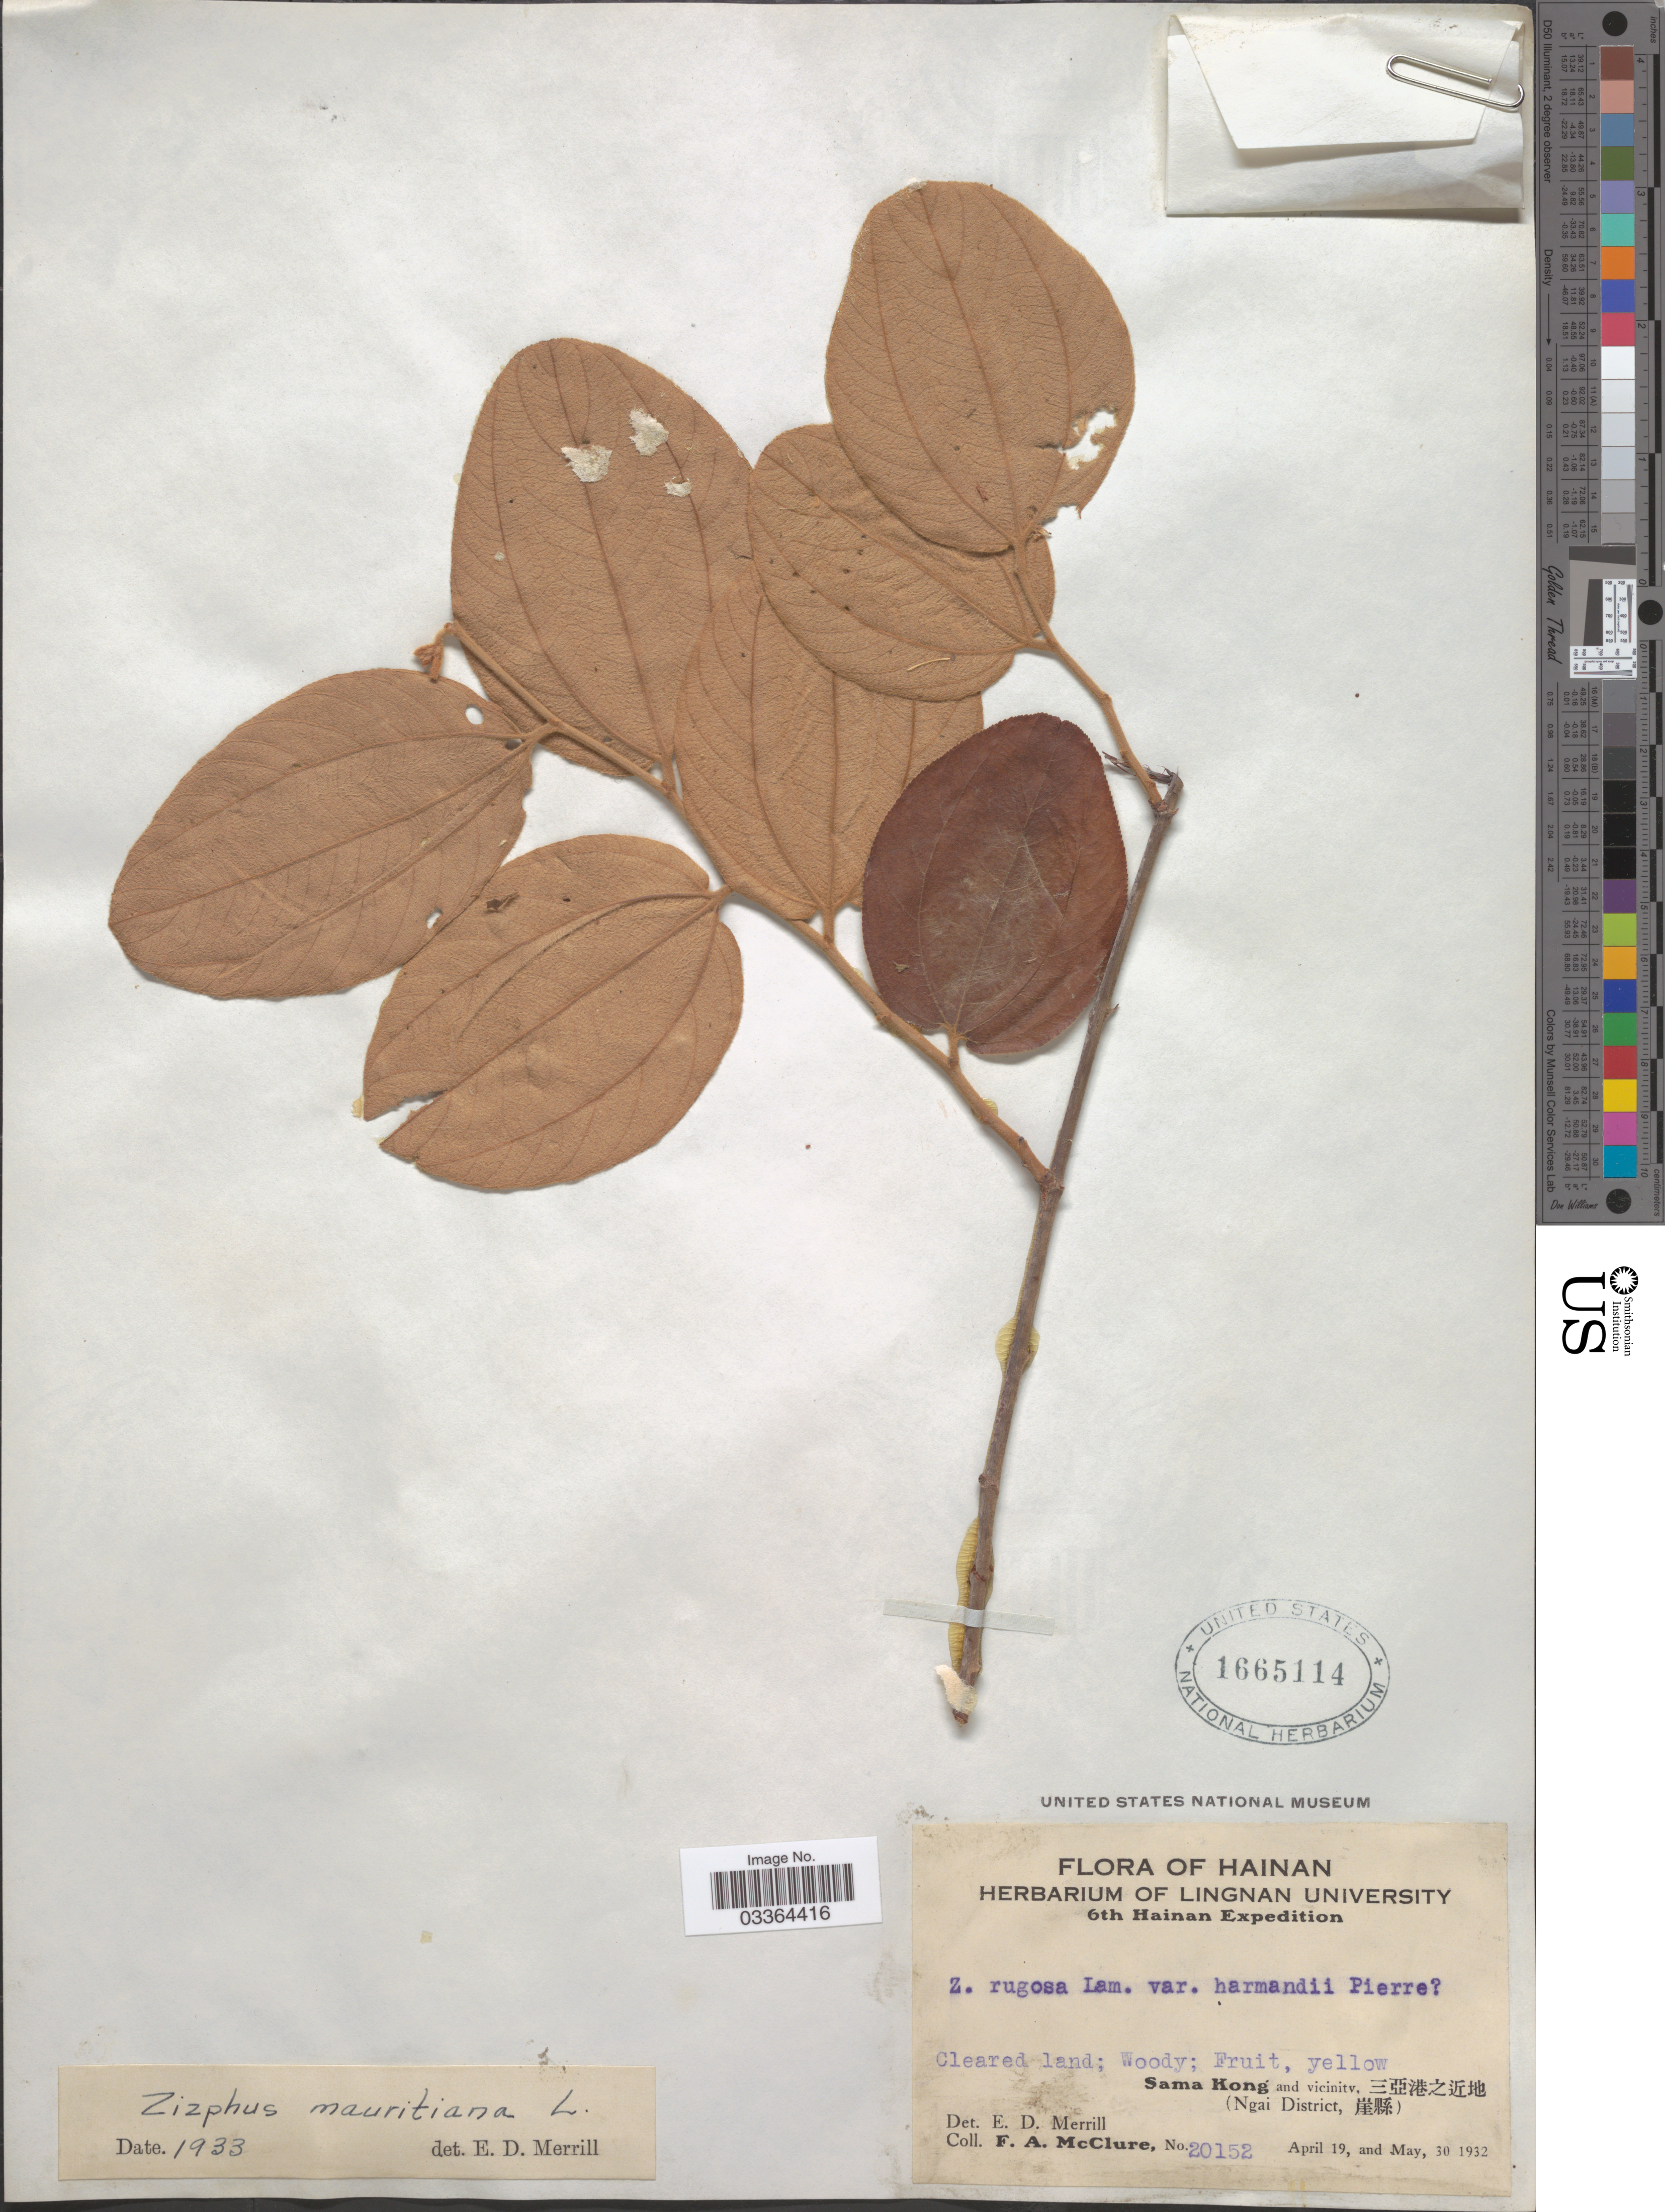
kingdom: Plantae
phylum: Tracheophyta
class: Magnoliopsida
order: Rosales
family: Rhamnaceae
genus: Ziziphus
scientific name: Ziziphus mauritiana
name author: Lam.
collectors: F. A. McClure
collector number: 20152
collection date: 1932-04-19/1932-05-30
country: China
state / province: Hainan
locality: Sama Kong and vicinity. (Ngai District).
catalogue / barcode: US 1665114